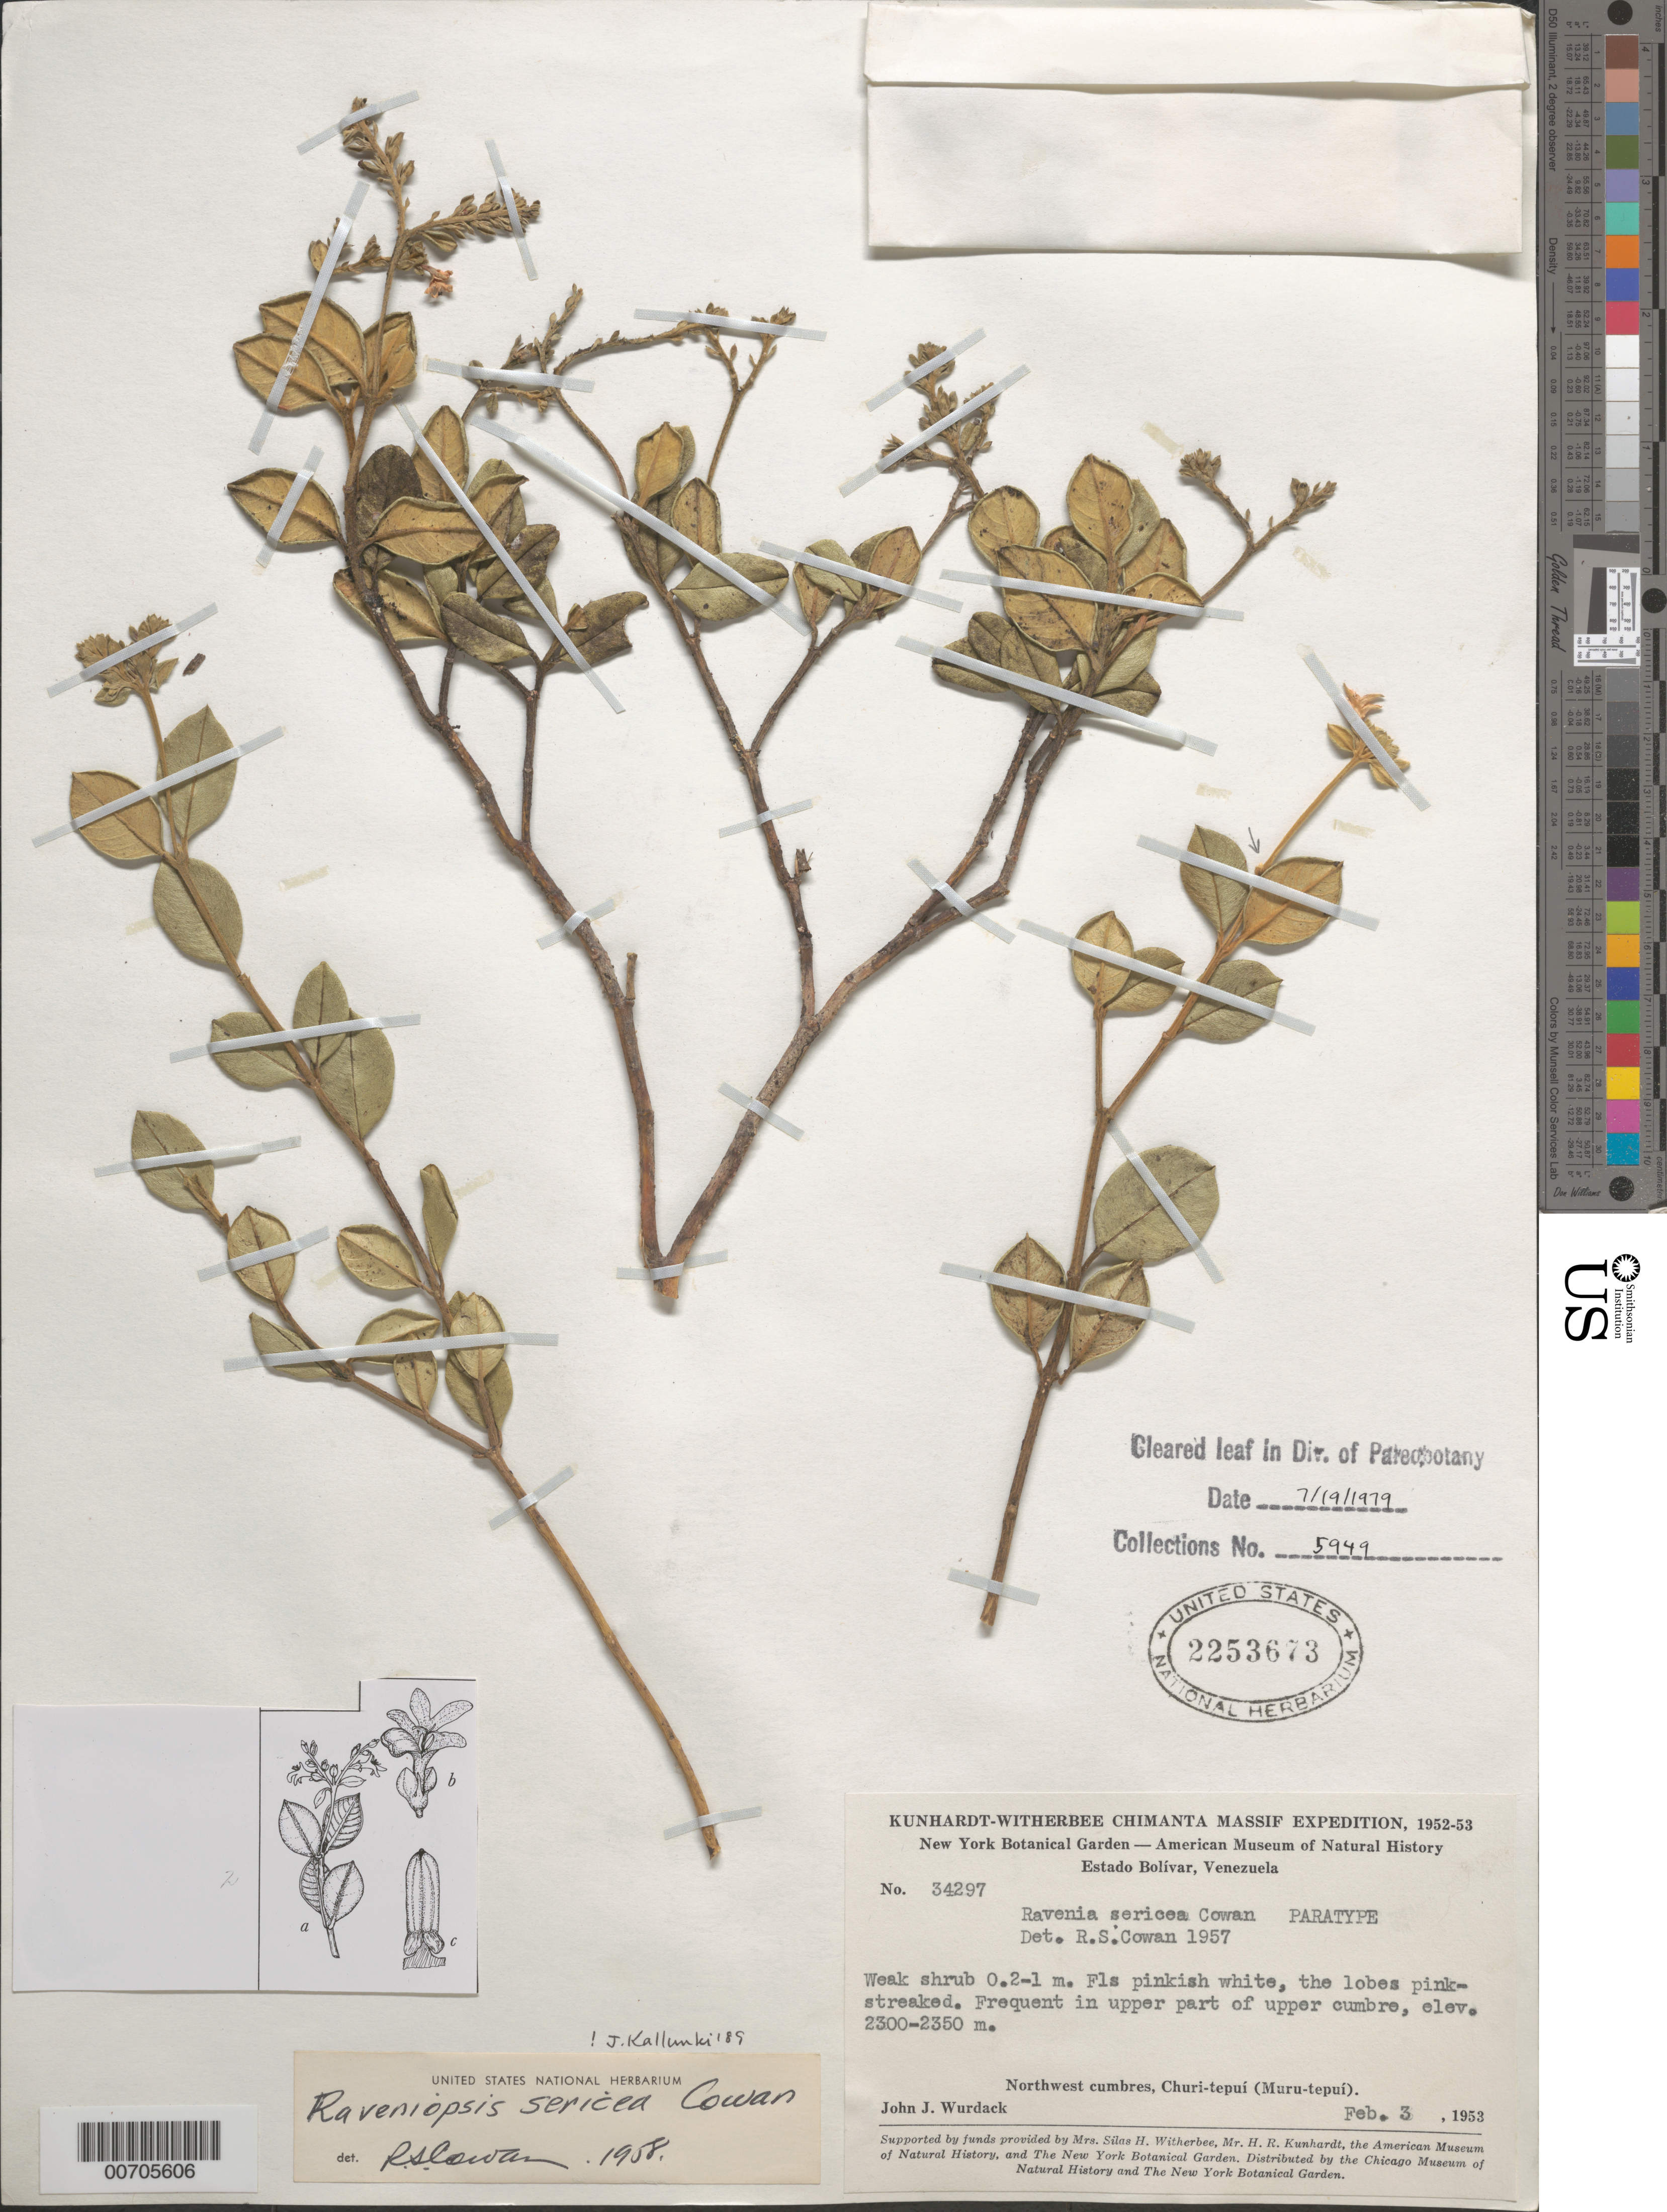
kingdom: Plantae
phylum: Tracheophyta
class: Magnoliopsida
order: Sapindales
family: Rutaceae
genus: Raveniopsis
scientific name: Raveniopsis sericea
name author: R.S. Cowan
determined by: Kallunki, Jacquelyn A.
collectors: J. J. Wurdack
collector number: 34297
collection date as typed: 3-Feb-53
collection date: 1953-02-03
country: Venezuela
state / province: Bolívar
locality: Churi-tepuí (Muru-tepuí)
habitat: Upper cumbre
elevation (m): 2300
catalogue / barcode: US 2253673